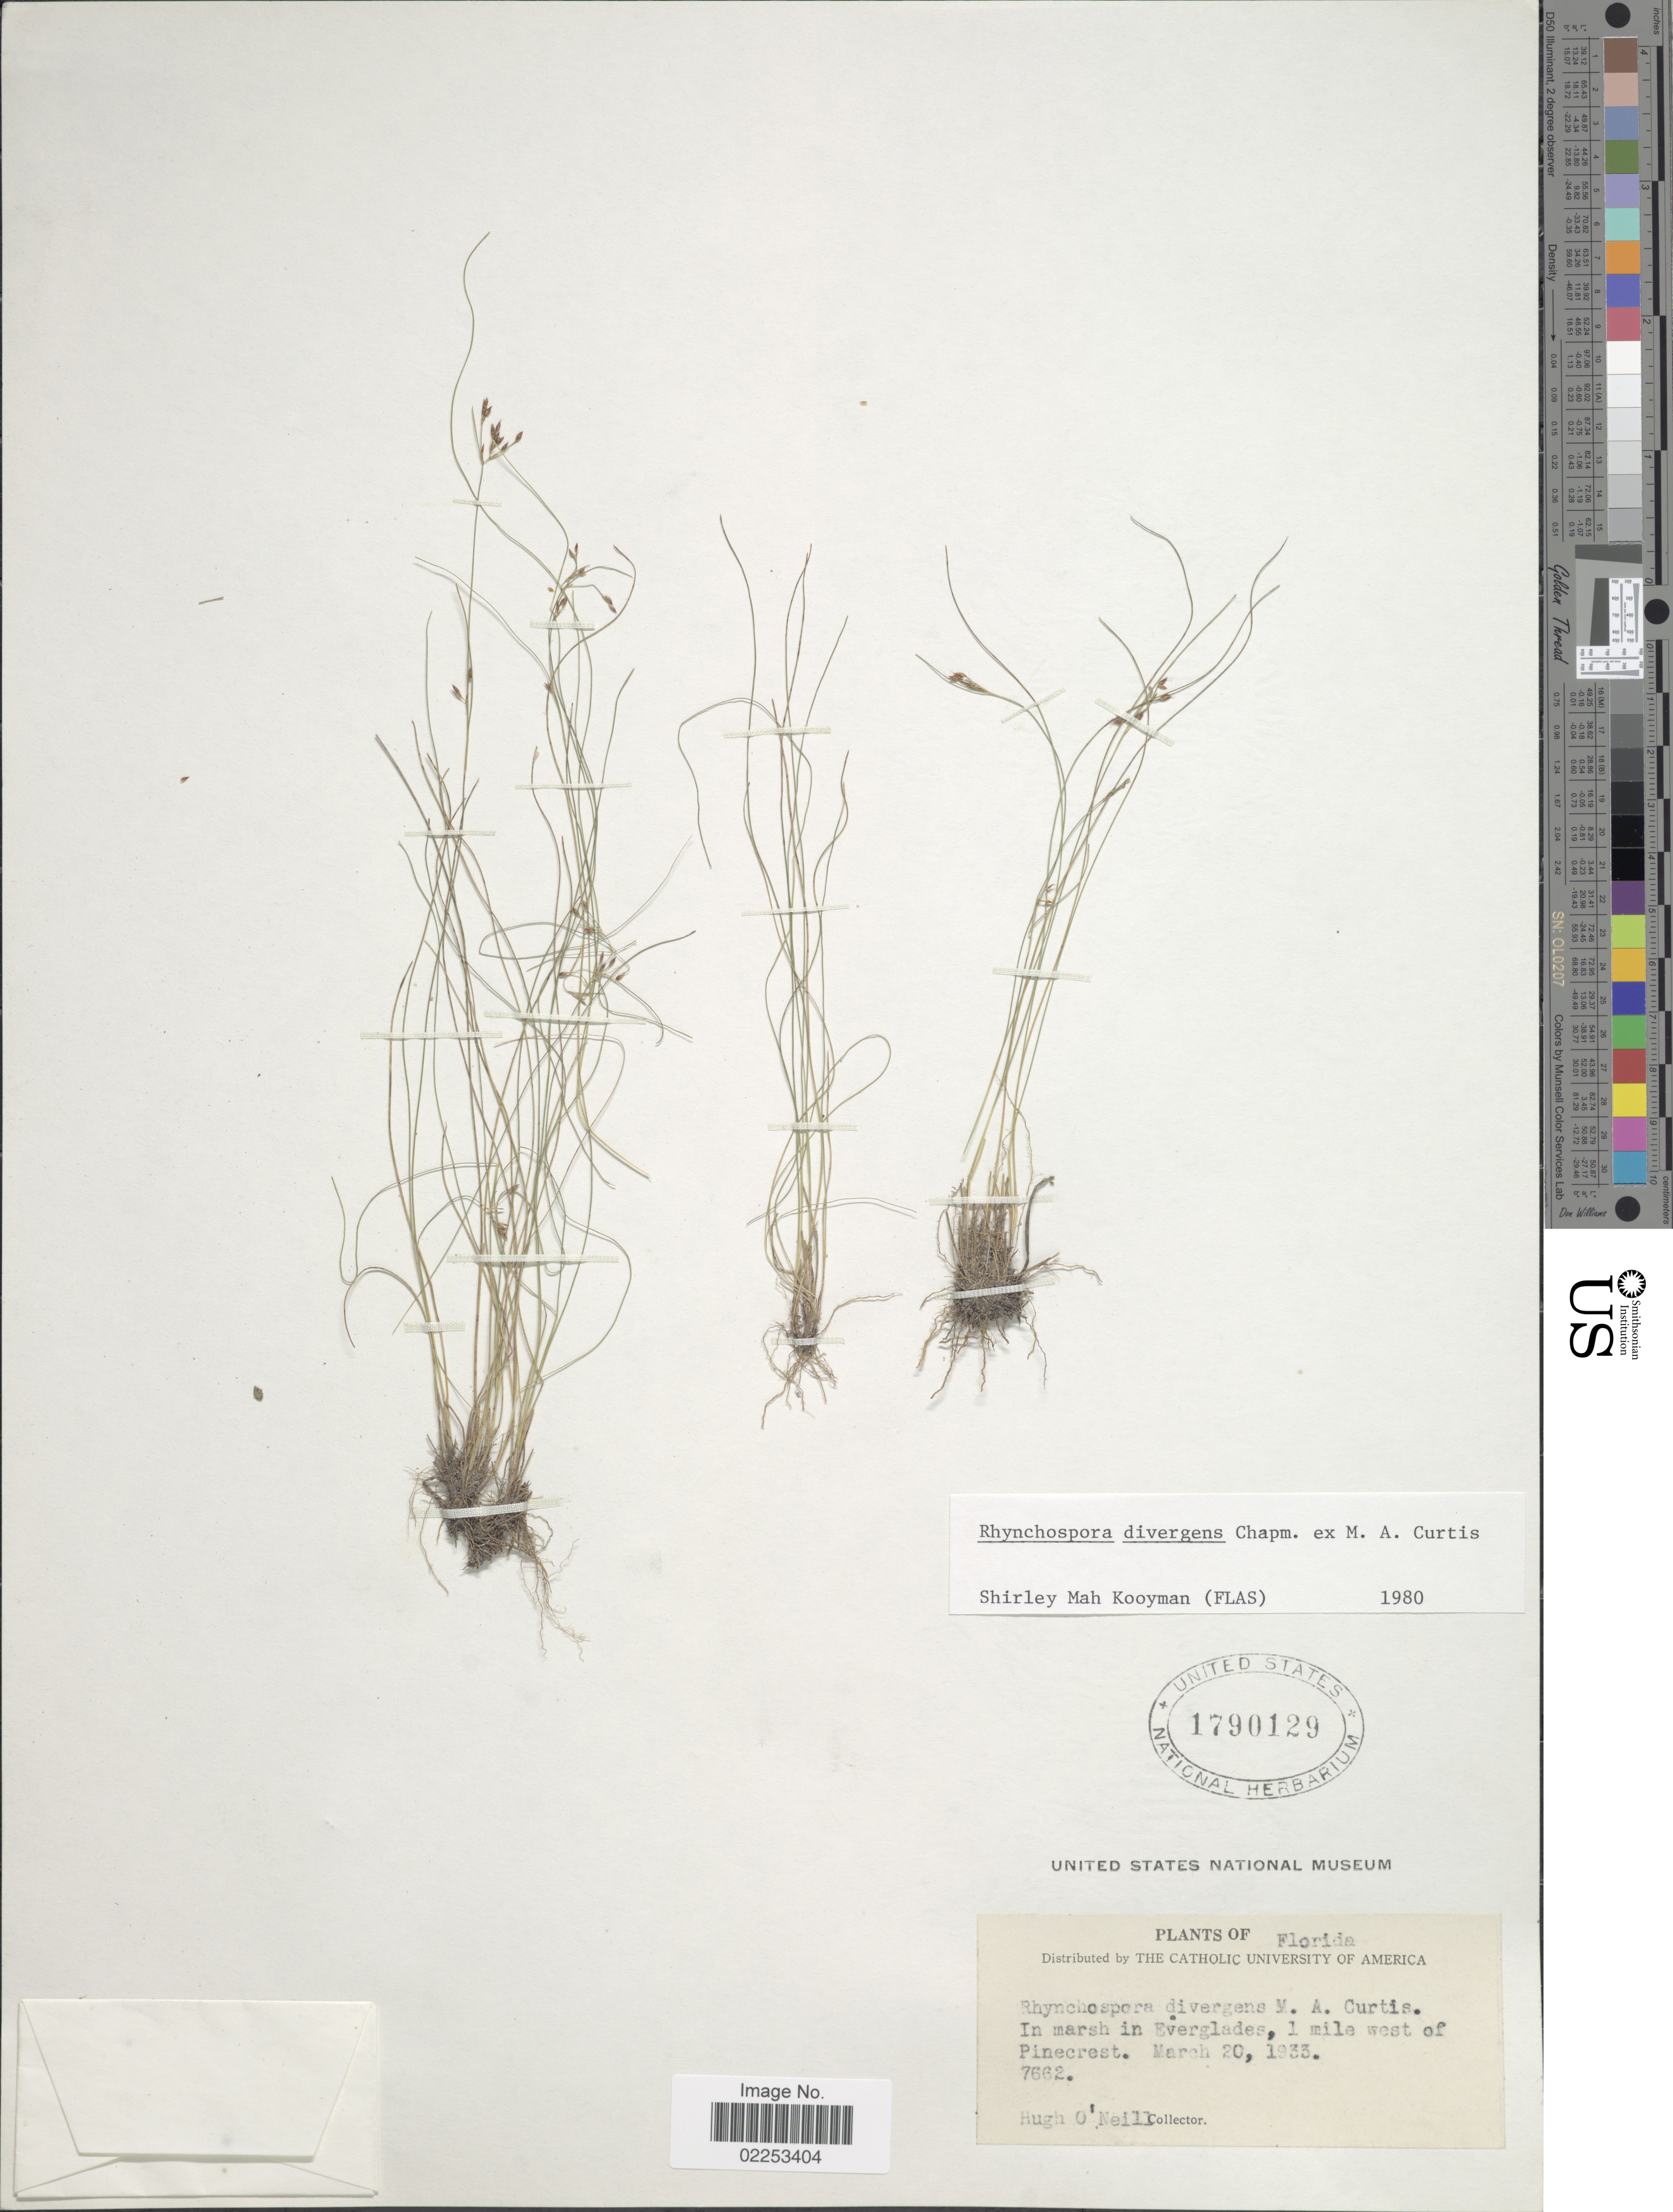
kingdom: Plantae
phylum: Tracheophyta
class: Liliopsida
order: Poales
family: Cyperaceae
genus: Rhynchospora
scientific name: Rhynchospora divergens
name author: Chapm. ex M.A. Curtis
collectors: H. O'Neill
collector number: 7662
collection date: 1933-03-20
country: United States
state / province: Florida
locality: In marsh in Everglades, 1 mile west of Pinecrest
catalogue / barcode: US 1790129